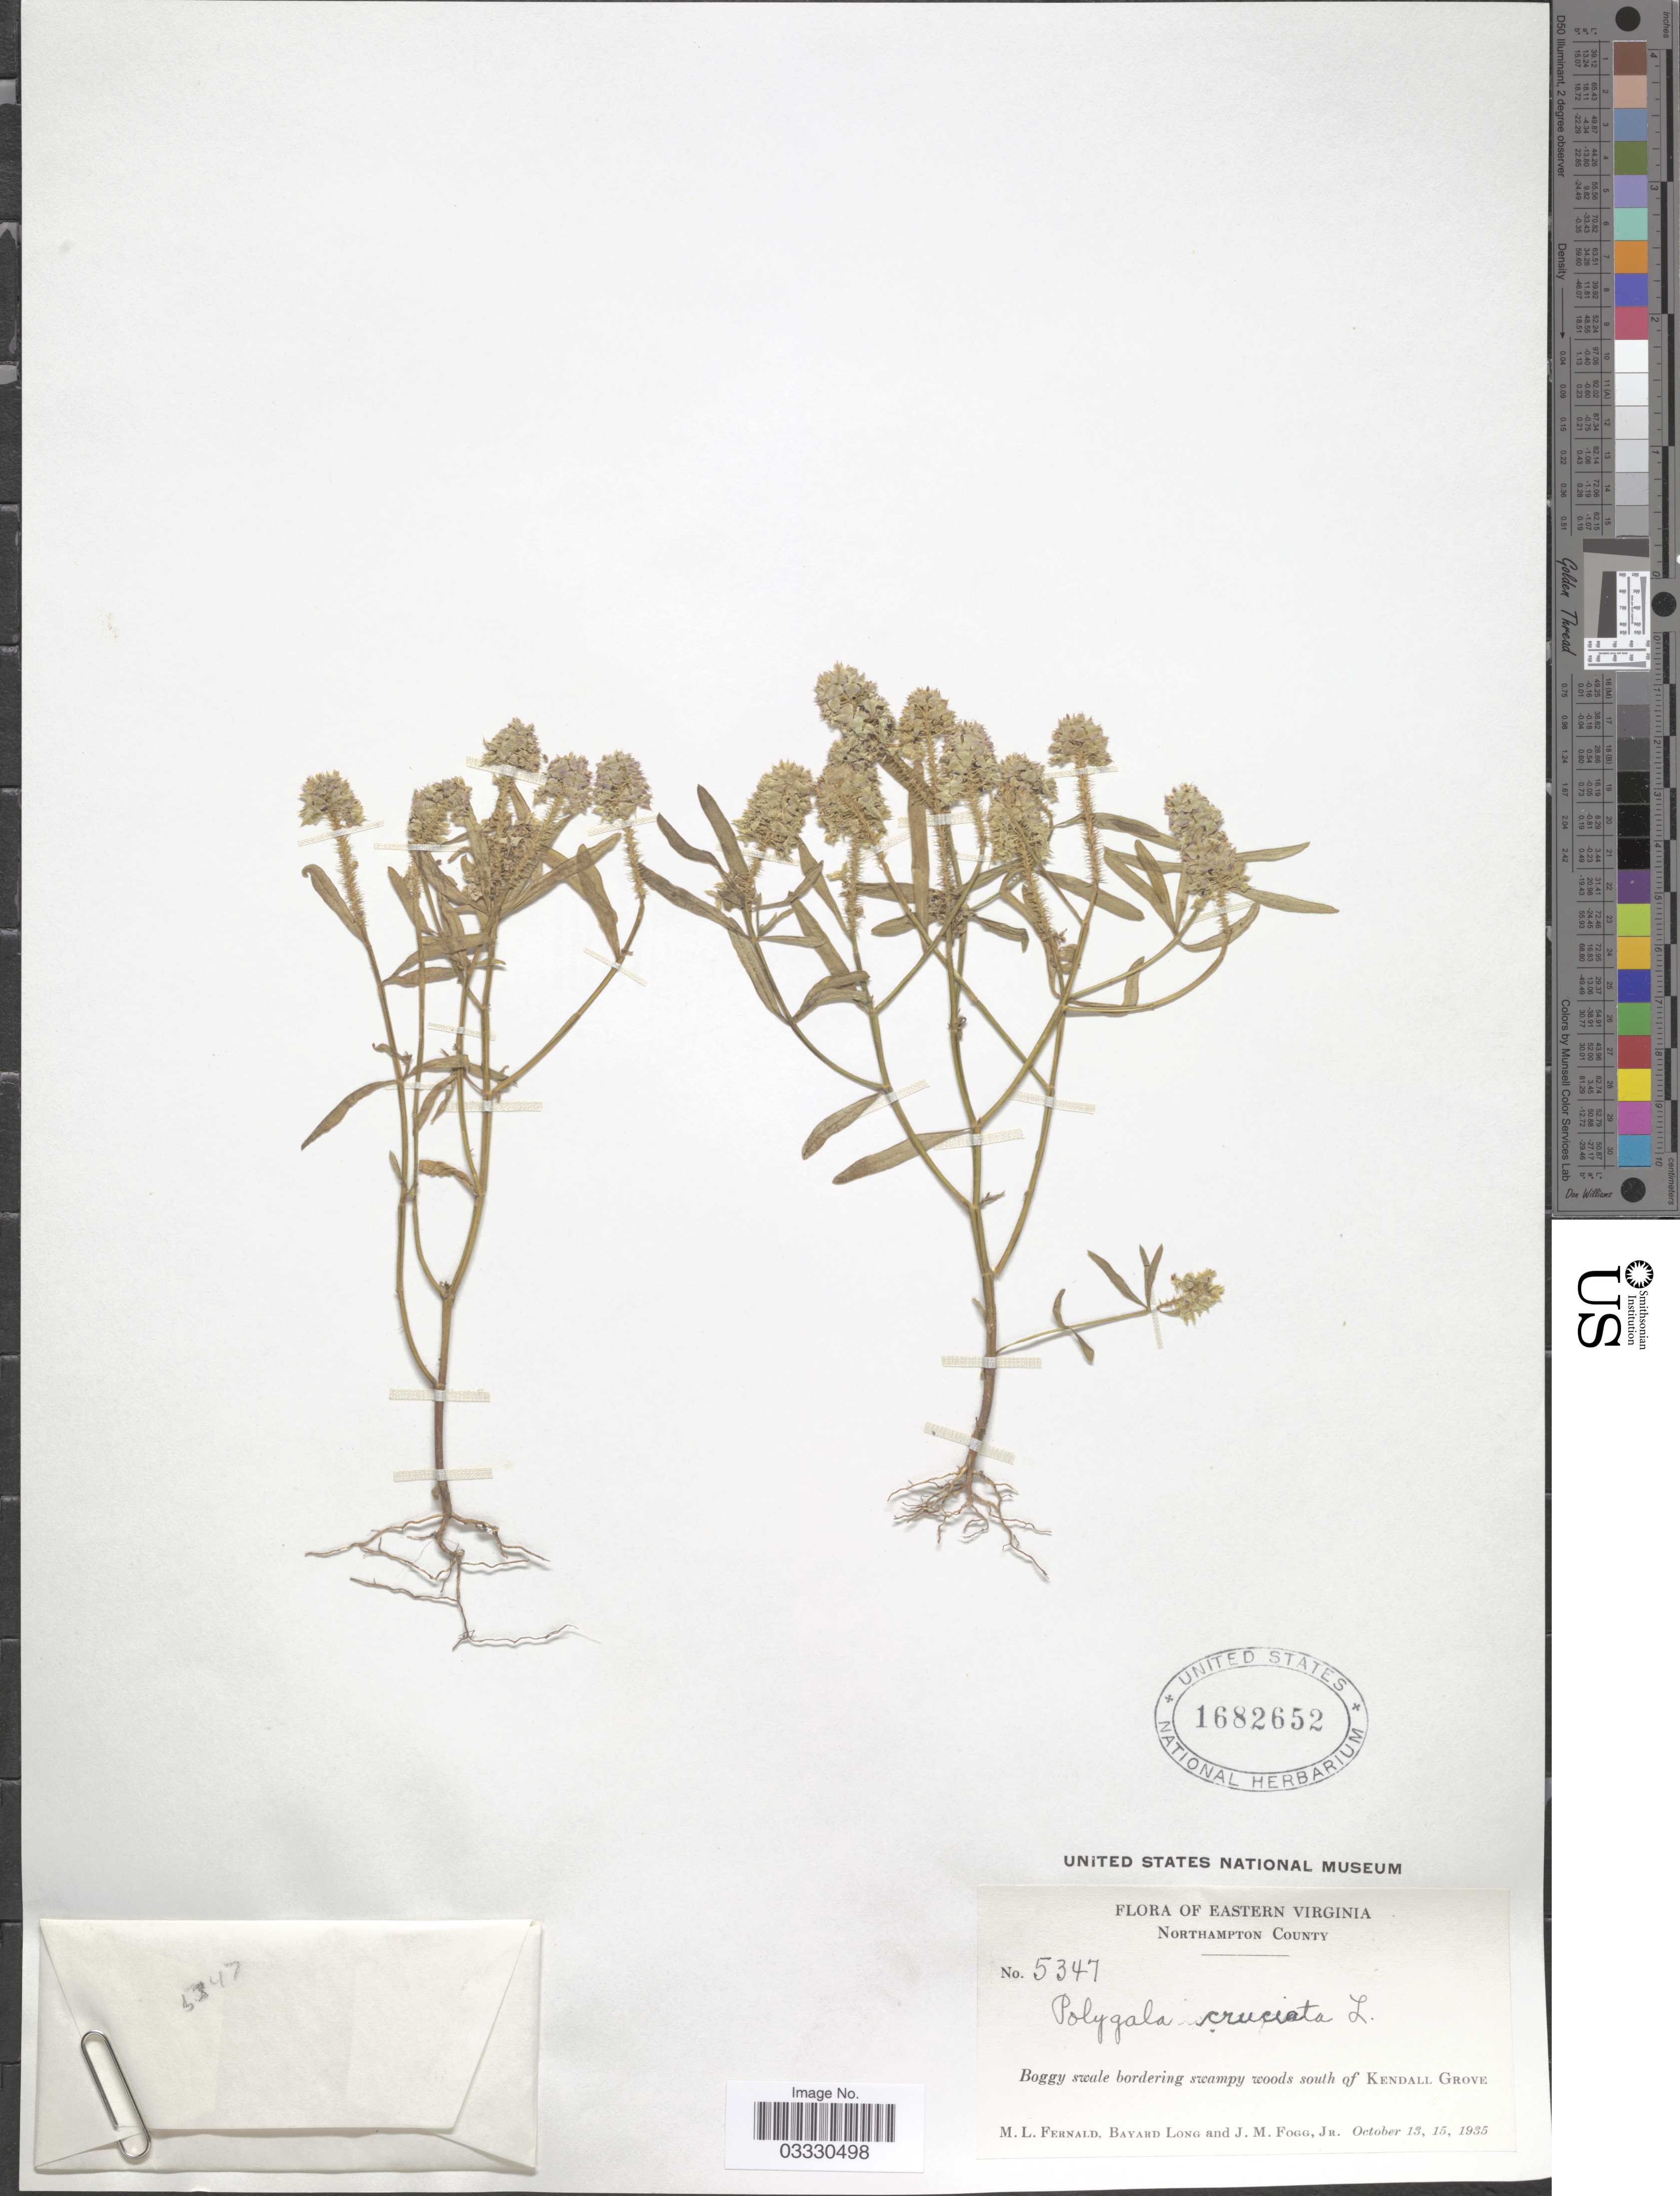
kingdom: Plantae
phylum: Tracheophyta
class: Magnoliopsida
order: Fabales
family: Polygalaceae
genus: Polygala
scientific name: Polygala cruciata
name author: L.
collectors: M. L. Fernald, B. Long & J. Fogg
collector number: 5347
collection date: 1935-10-13/1935-10-15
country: United States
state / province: Virginia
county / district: Northampton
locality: Eastern Virginia. Boggy swale bordering swampy woods south of Kendall Grove.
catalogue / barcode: US 1682652